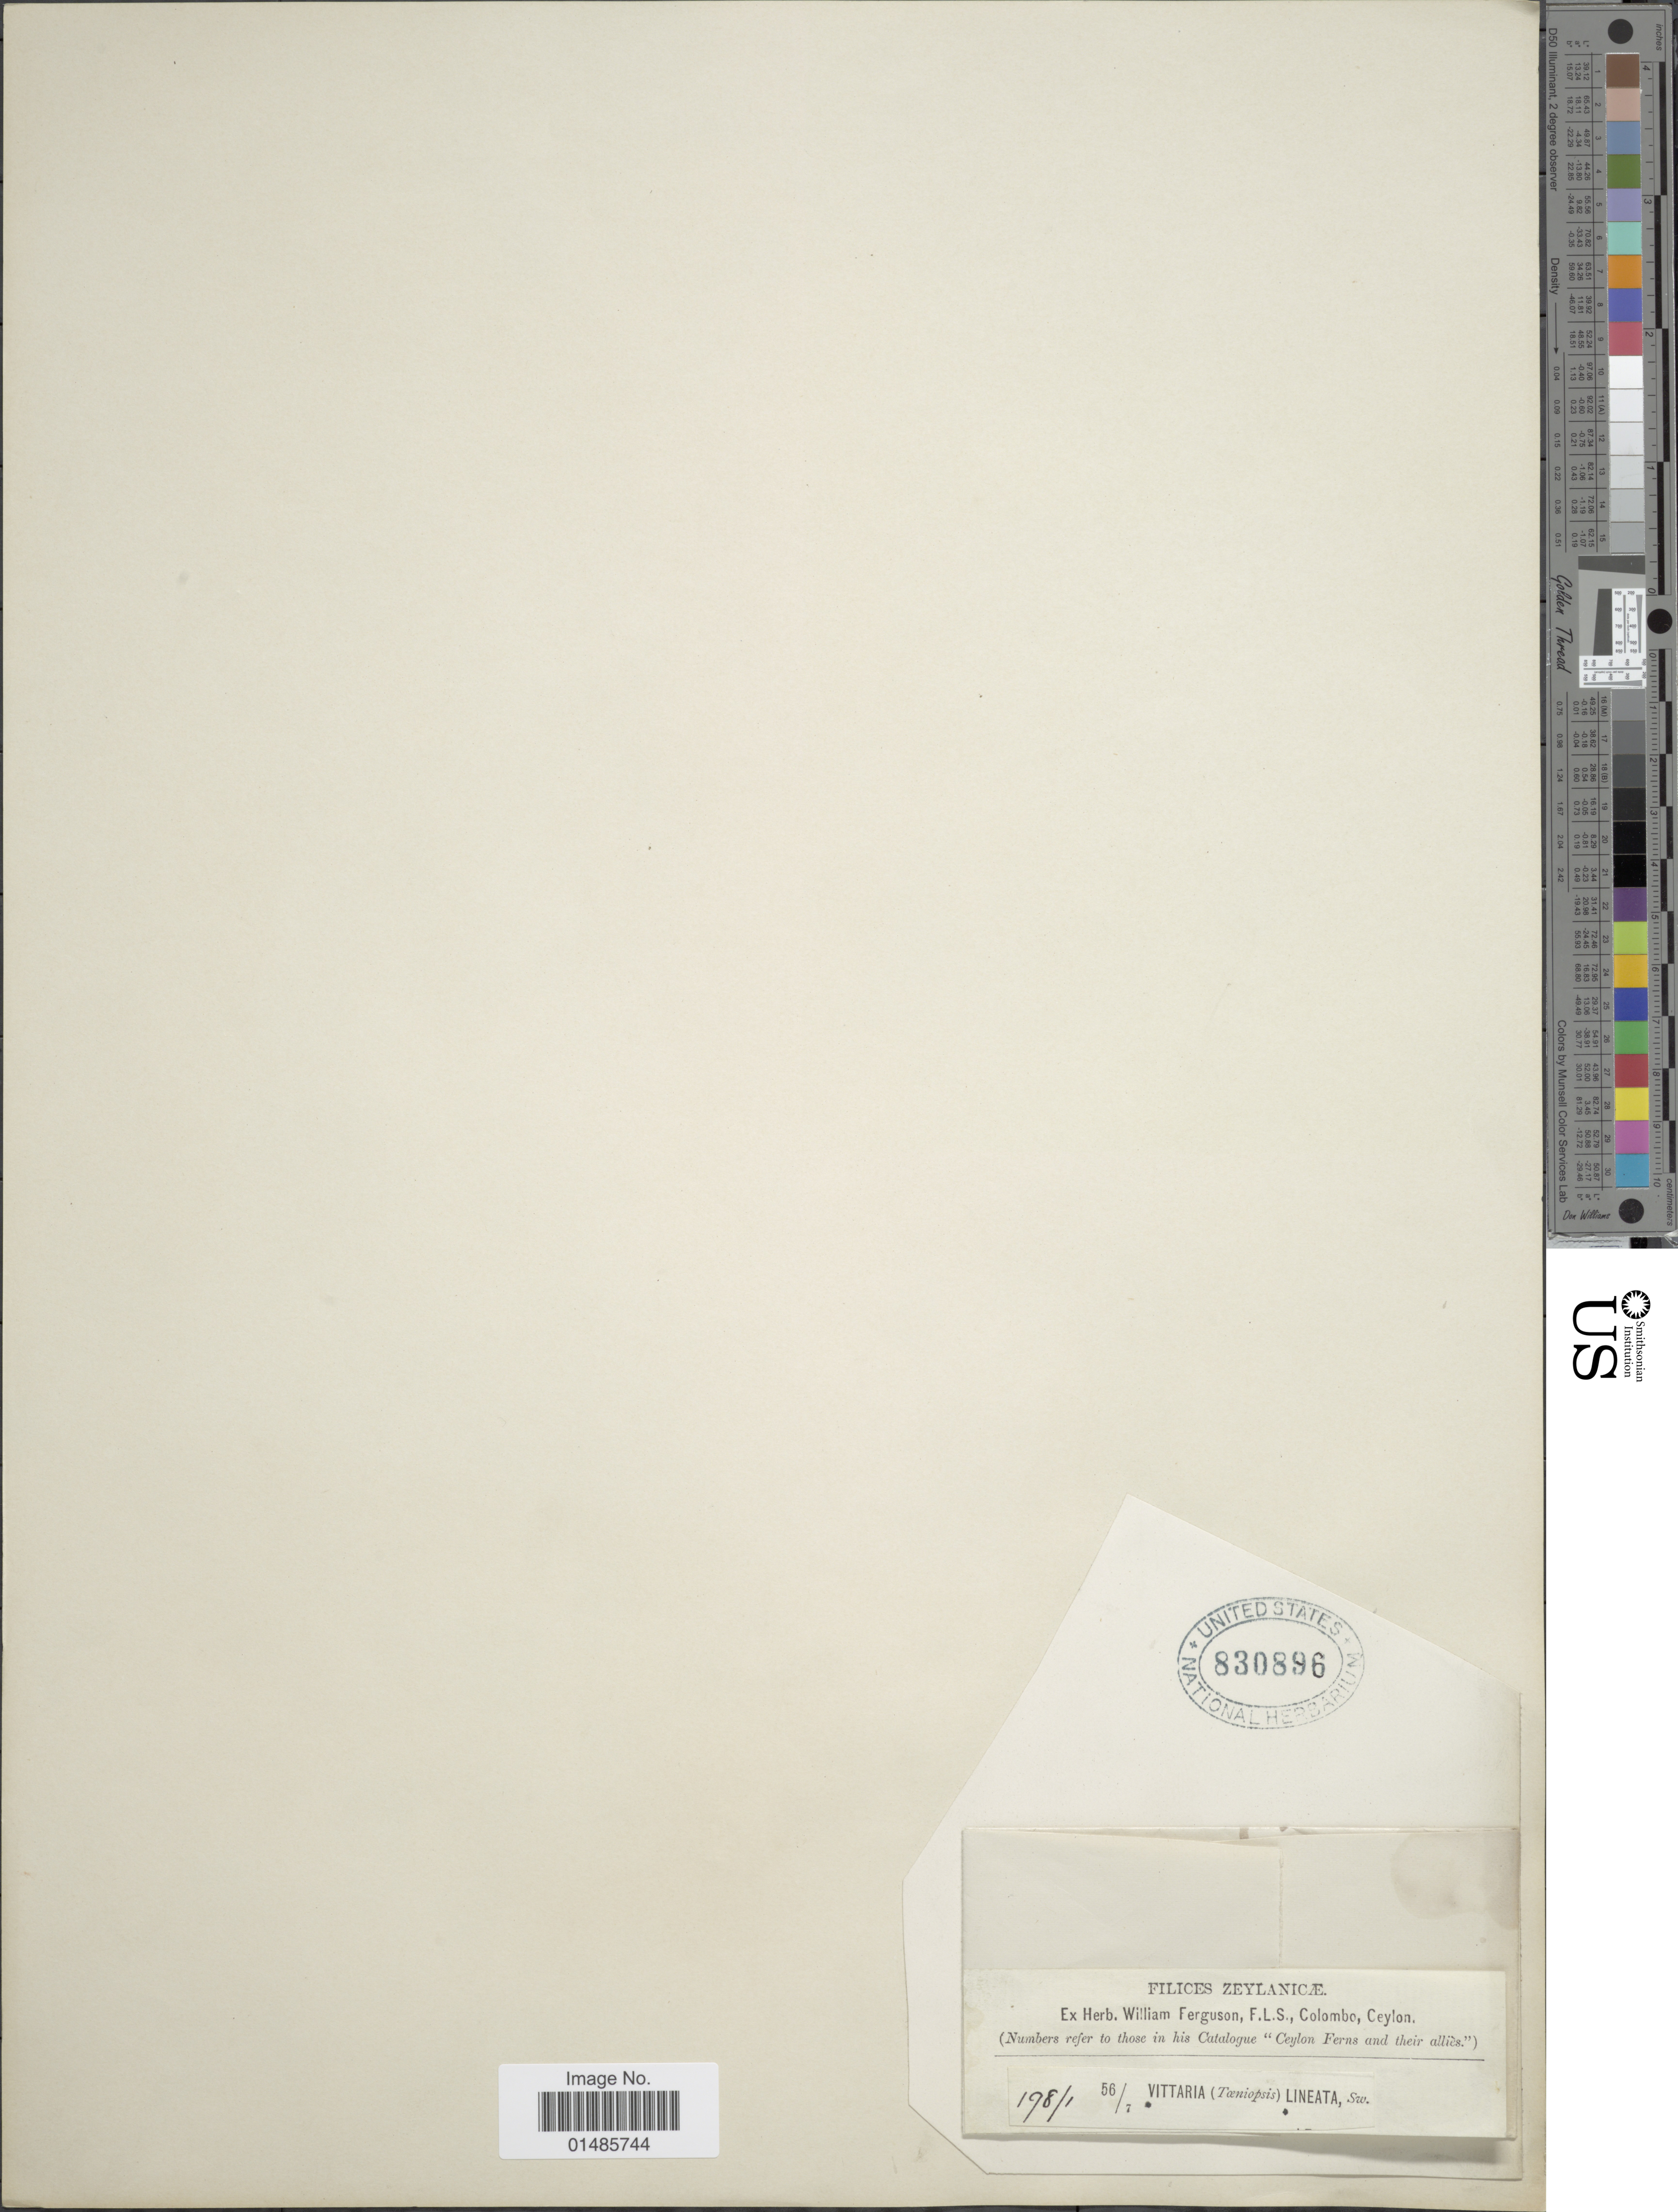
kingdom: Plantae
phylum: Tracheophyta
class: Polypodiopsida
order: Polypodiales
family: Pteridaceae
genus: Haplopteris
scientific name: Haplopteris flexuosa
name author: (Fée) E.H. Crane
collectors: ex herb. W. Ferguson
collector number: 198/1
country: Sri Lanka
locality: Filices Zeylaniæ. Ceylon.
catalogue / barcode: US 830896